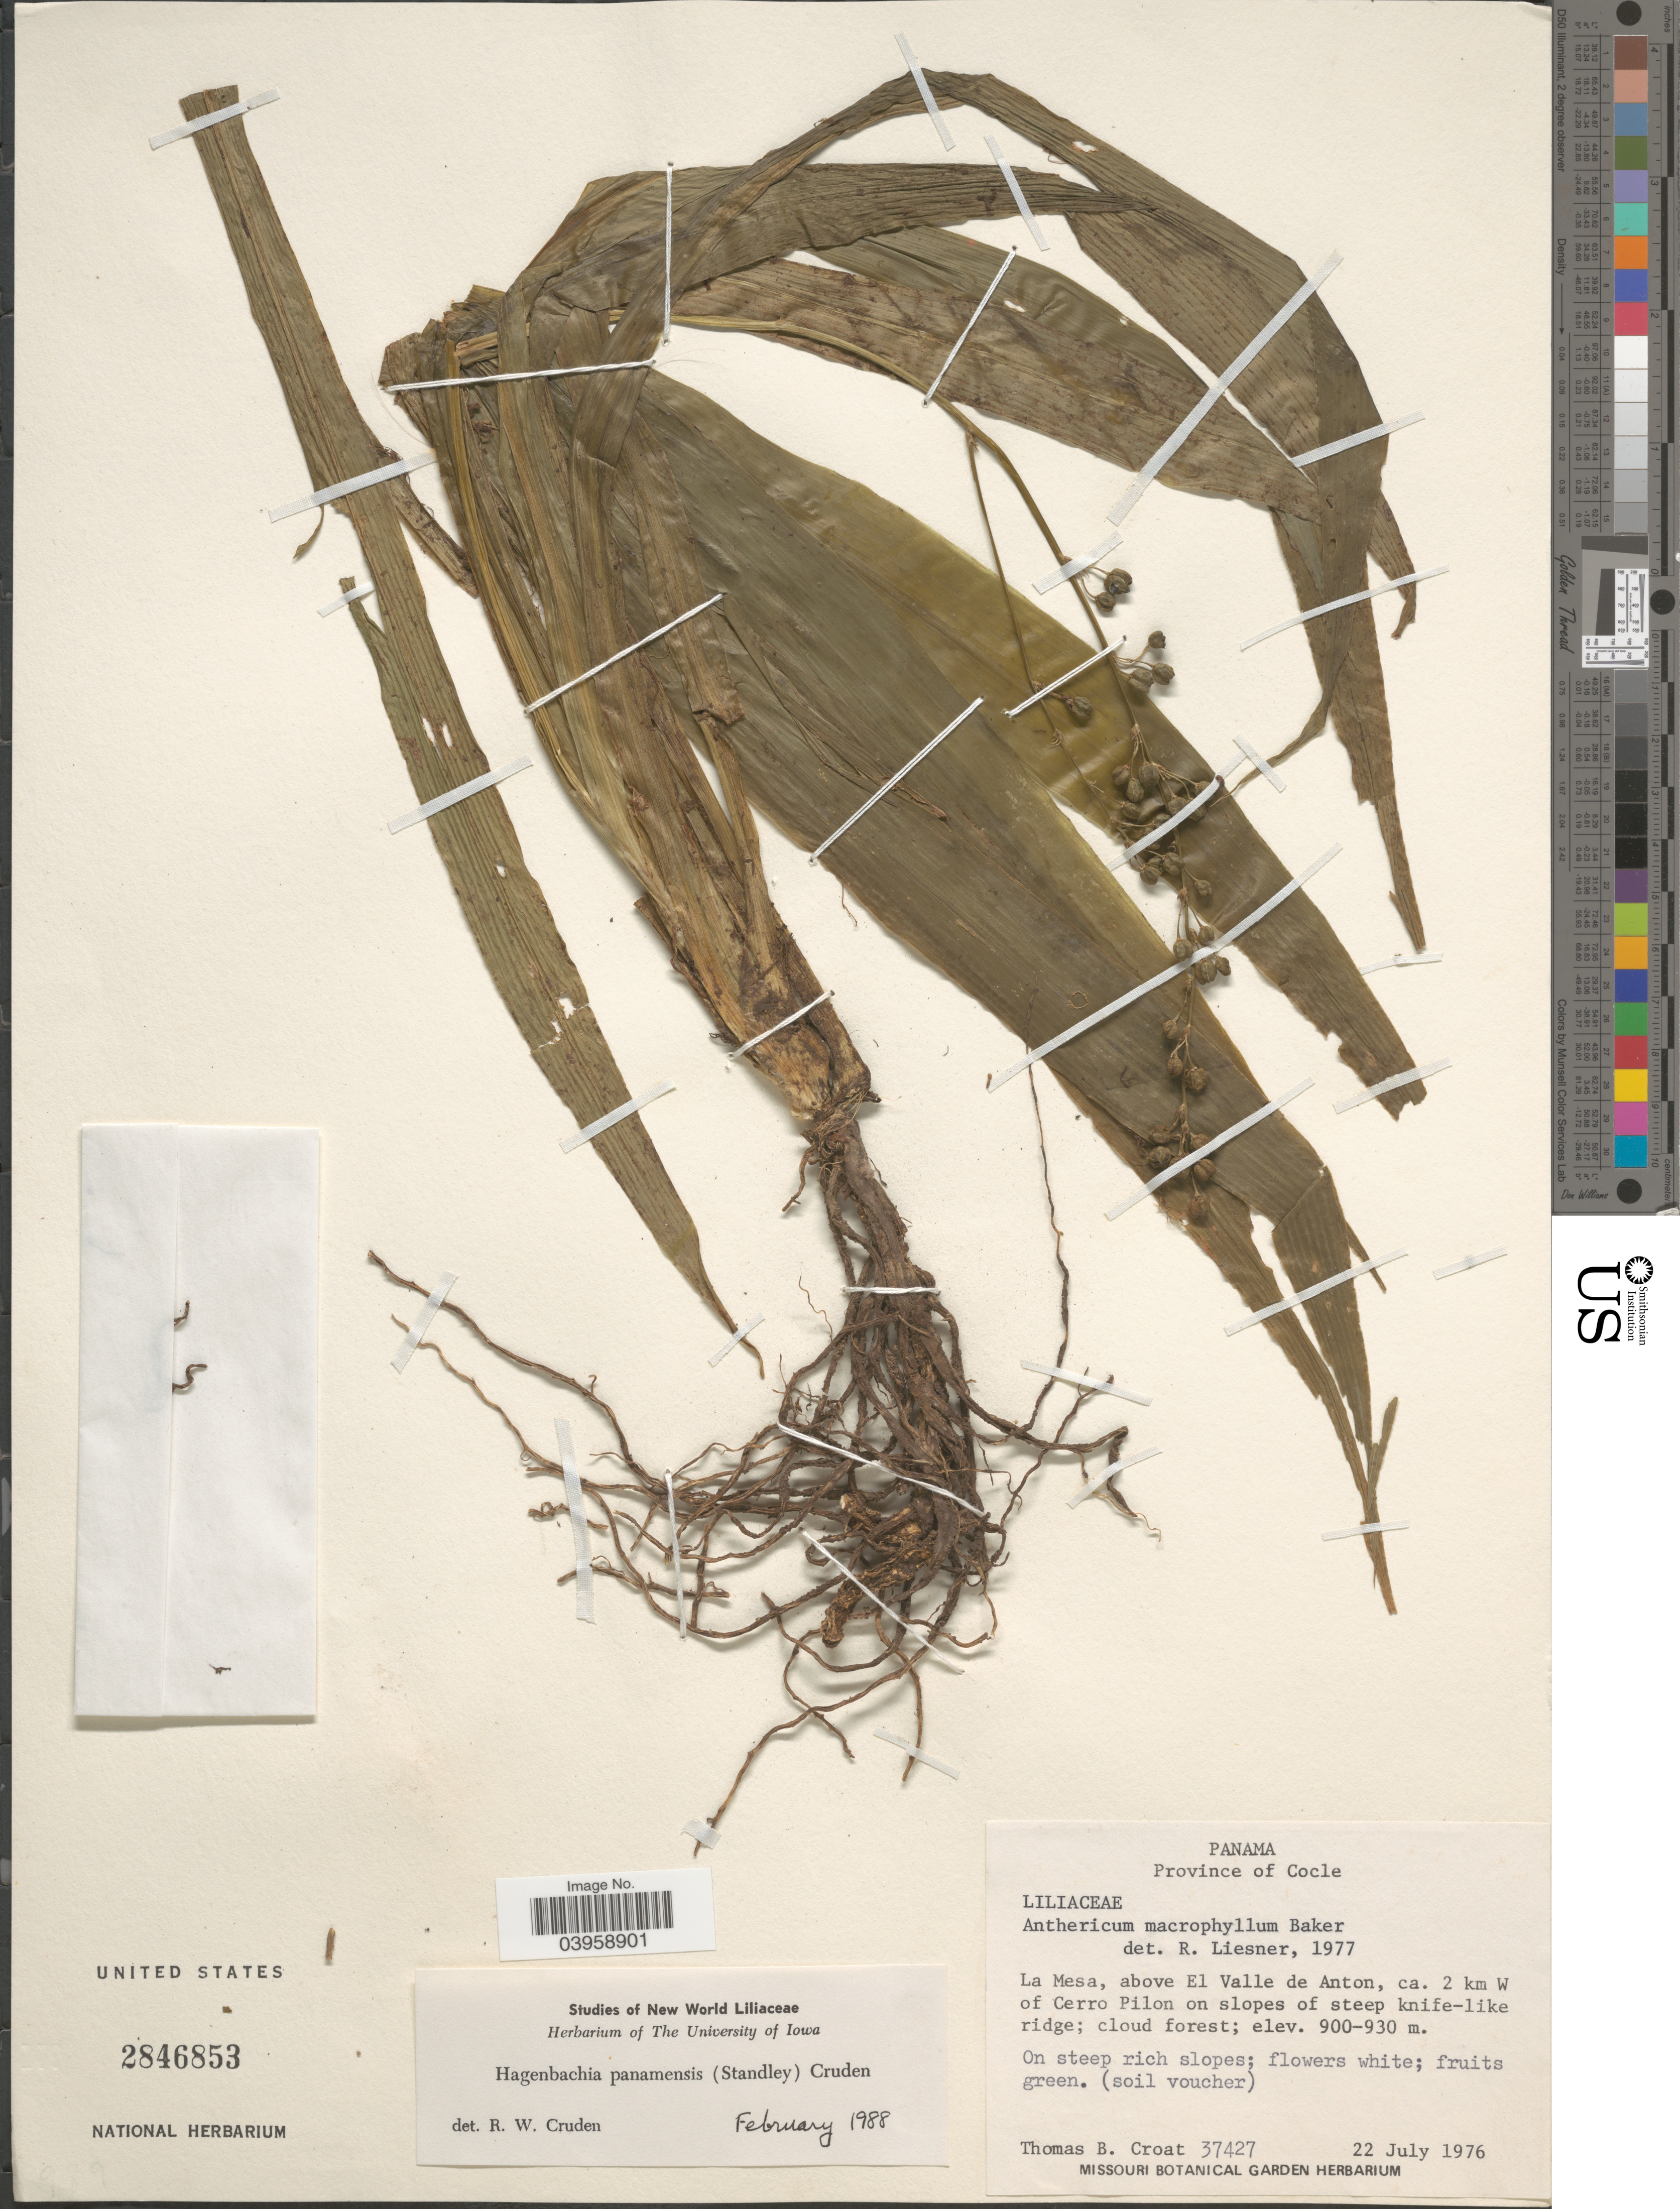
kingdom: Plantae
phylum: Tracheophyta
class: Liliopsida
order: Asparagales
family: Asparagaceae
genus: Hagenbachia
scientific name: Hagenbachia panamensis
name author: (Standl.) Cruden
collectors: T. B. Croat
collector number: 37427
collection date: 1976-07-22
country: Panama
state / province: Cocle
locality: La Mesa, above El Valle de Anton, ca. 2 km W of Cerro Pilon on slopes of steep knife-like ridge.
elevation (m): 900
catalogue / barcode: US 2846853